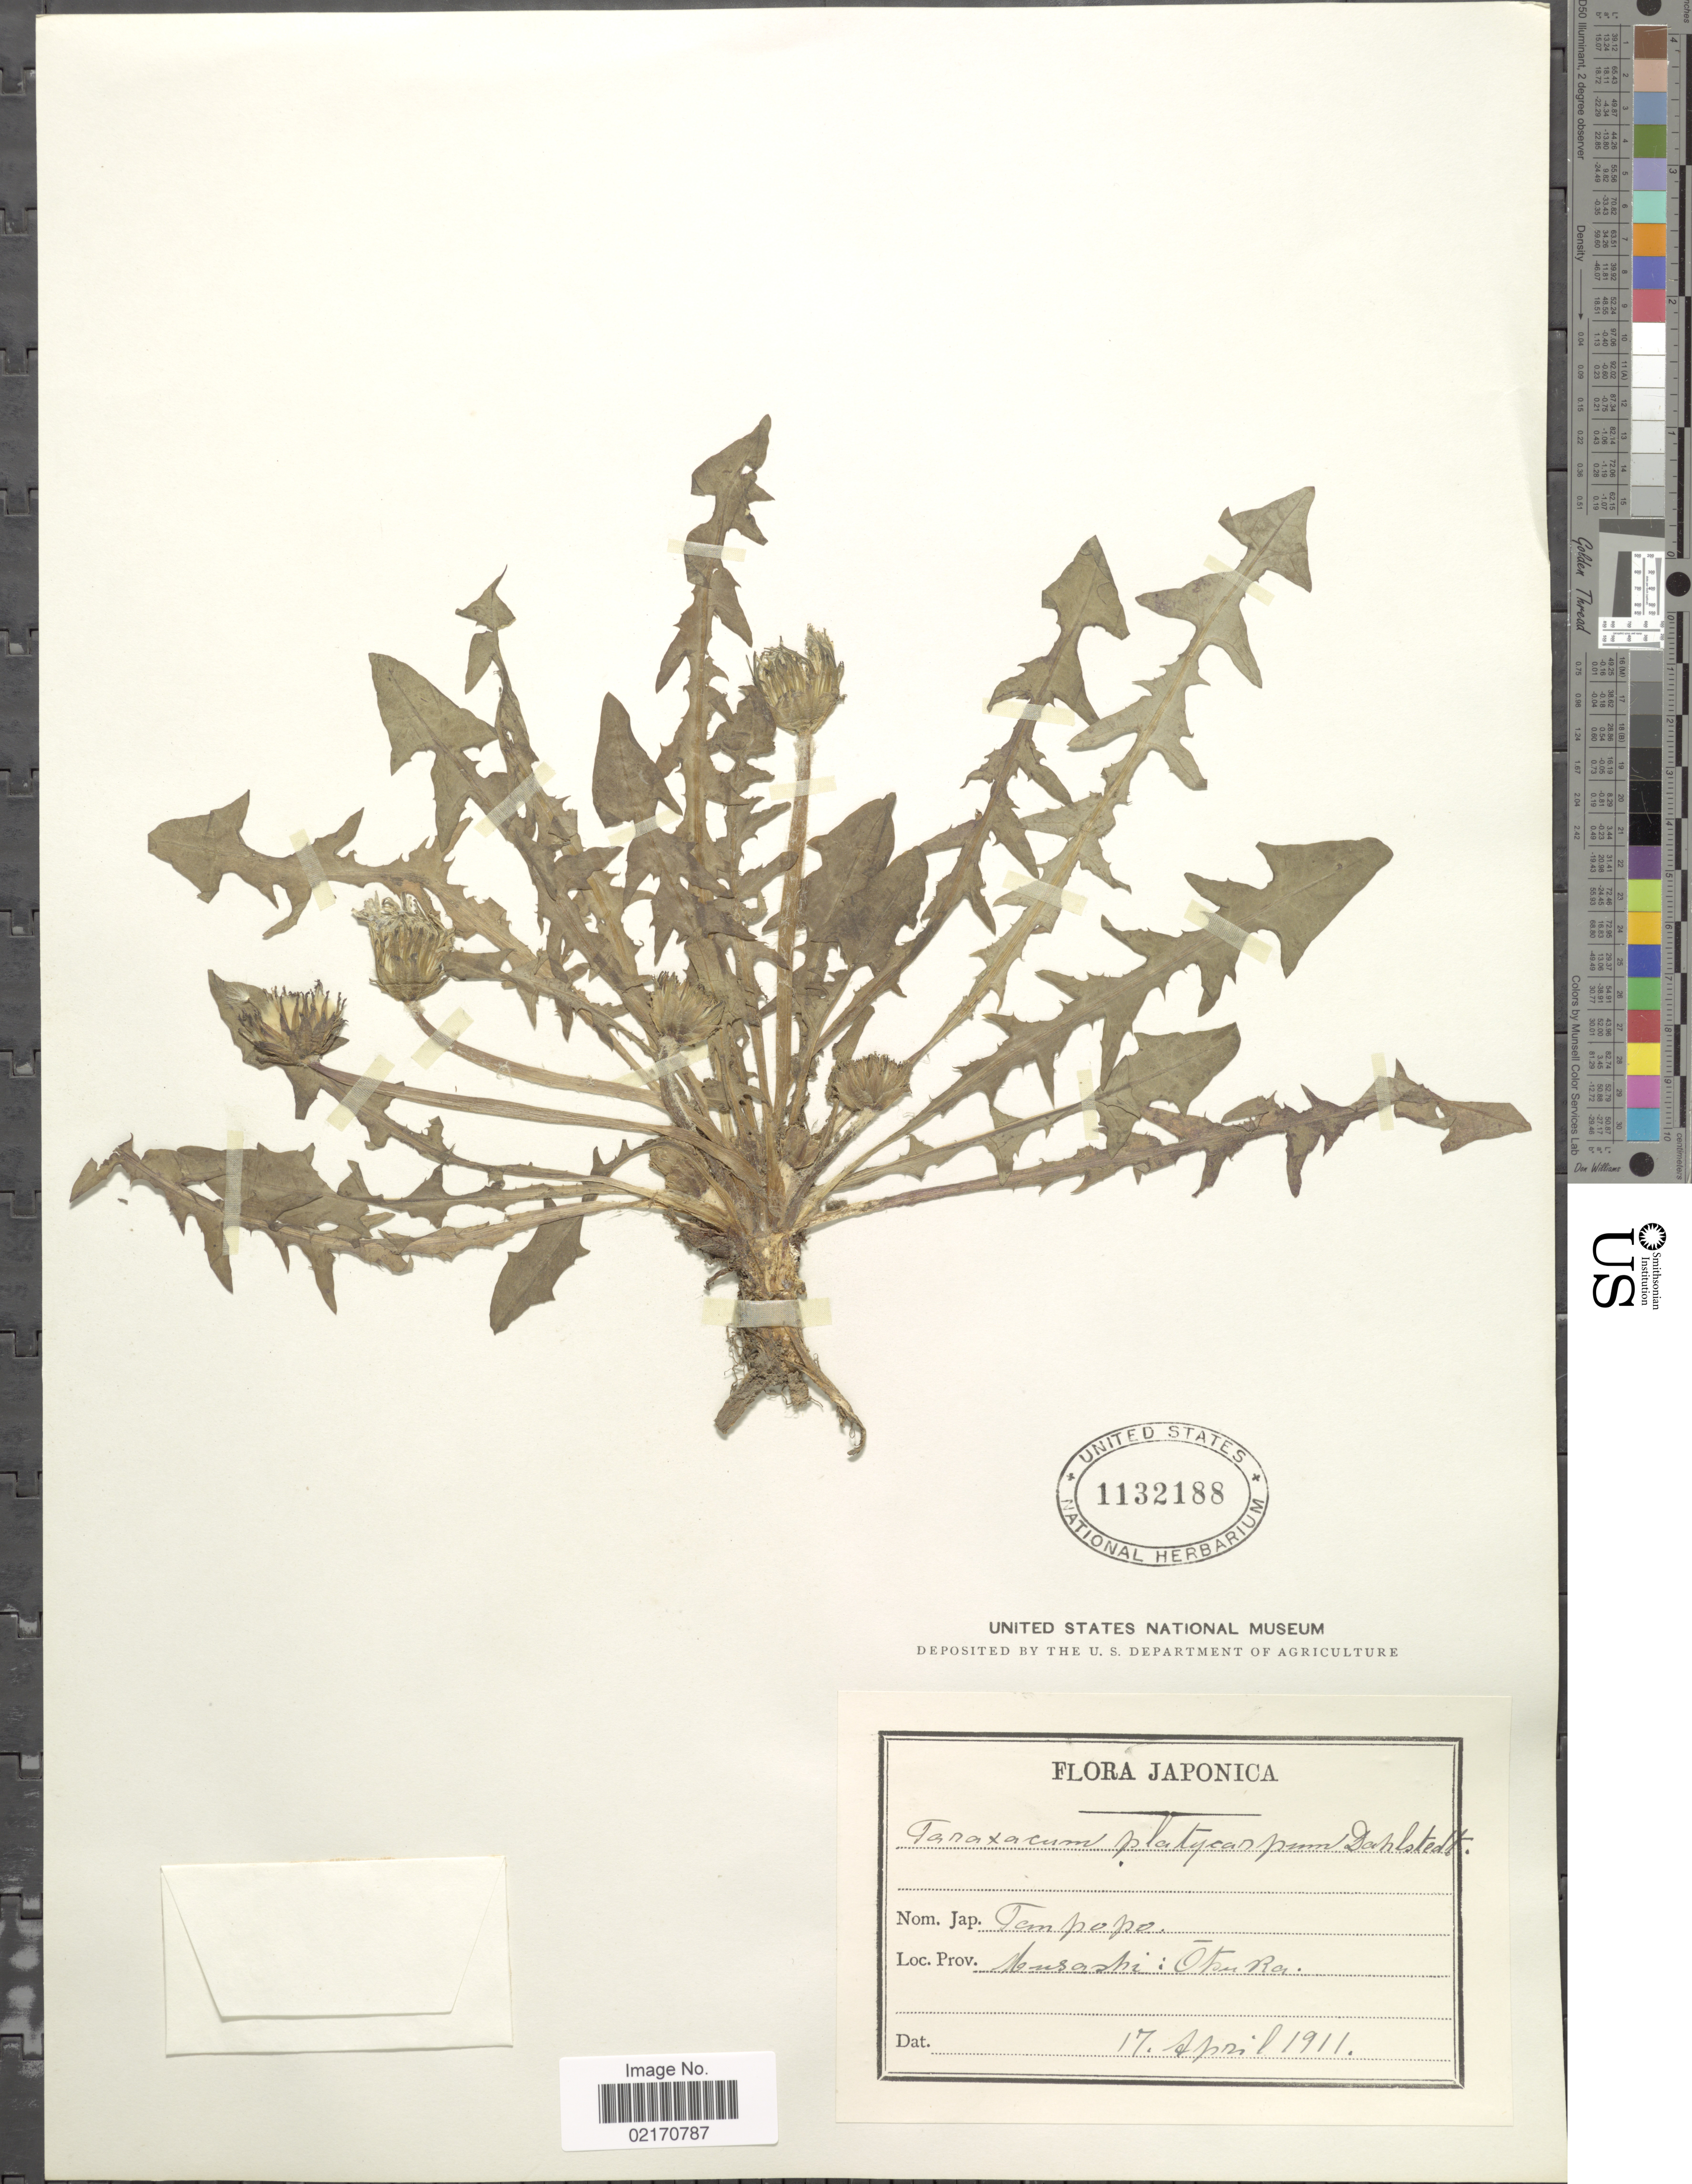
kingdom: Plantae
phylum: Tracheophyta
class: Magnoliopsida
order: Asterales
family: Asteraceae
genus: Taraxacum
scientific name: Taraxacum platycarpum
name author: Dahlst.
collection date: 1911-04-17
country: Japan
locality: Musashi: Otsuka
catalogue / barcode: US 1132188